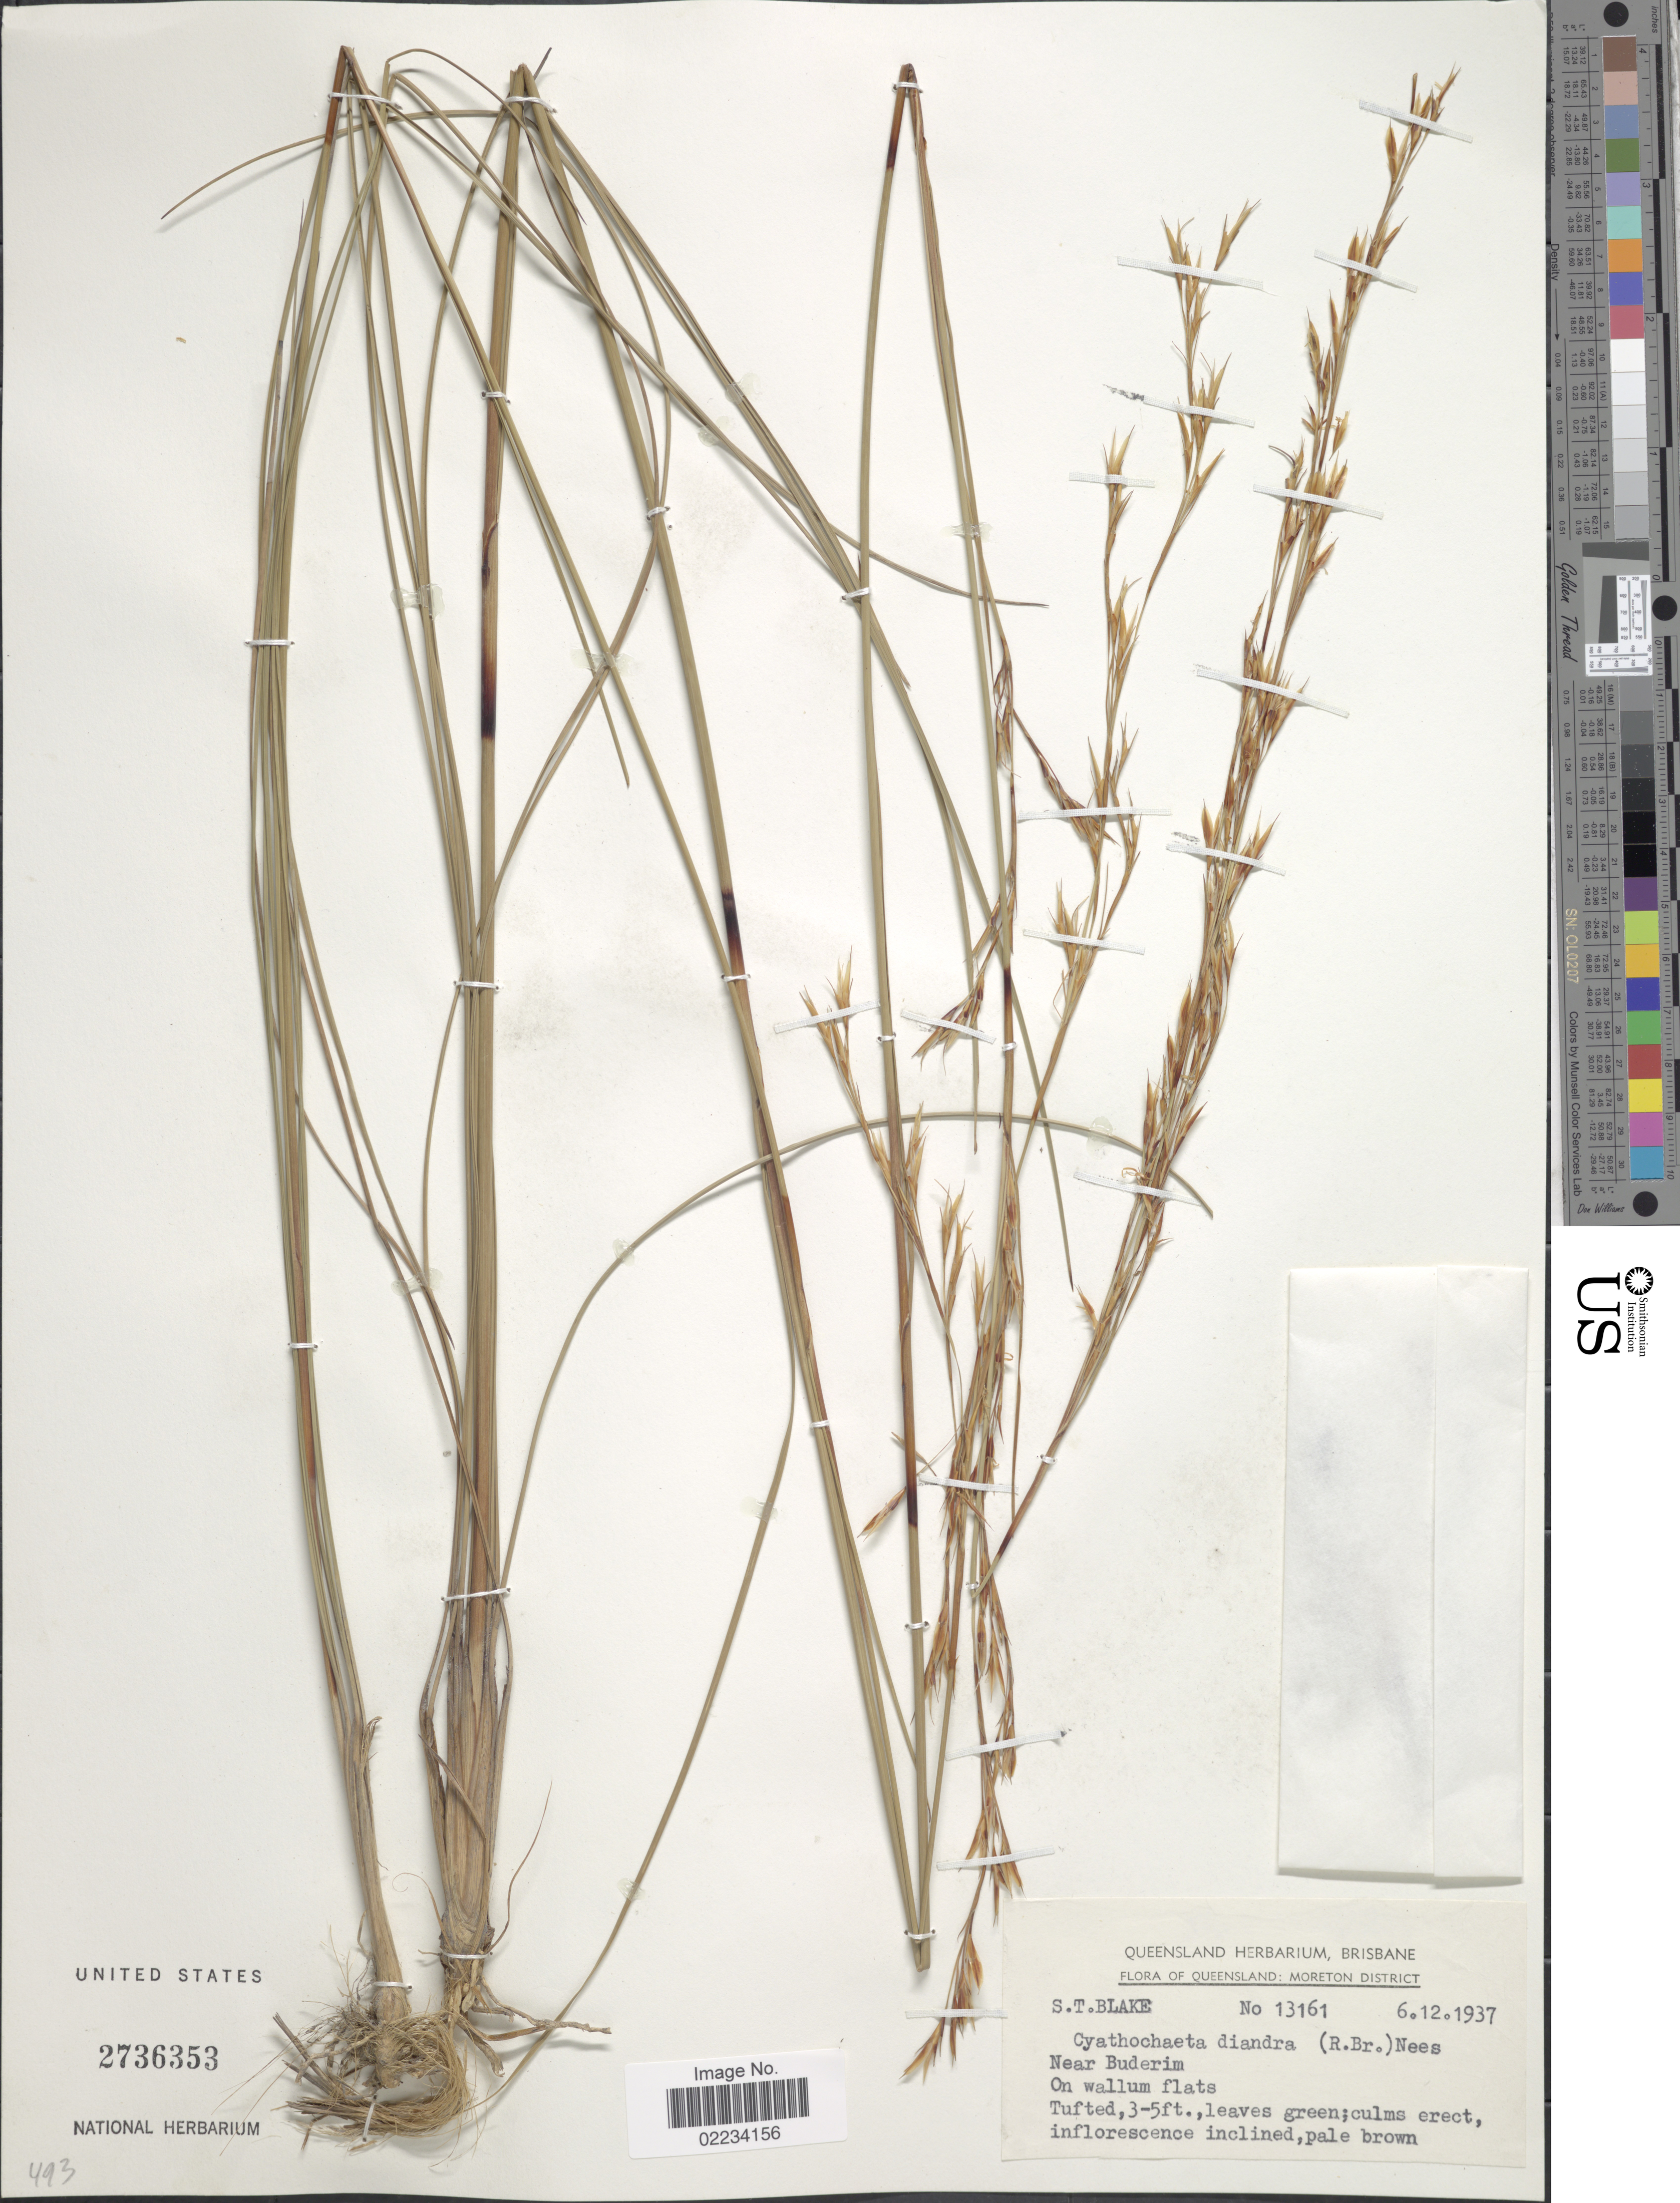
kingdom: Plantae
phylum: Tracheophyta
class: Liliopsida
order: Poales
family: Cyperaceae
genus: Cyathochaeta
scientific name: Cyathochaeta diandra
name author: (R. Br.) Nees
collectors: S. T. Blake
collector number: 13161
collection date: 1937-12-06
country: Australia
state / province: Queensland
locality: Moreton District, Near Buderim, On wallum flats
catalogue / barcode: US 2736353